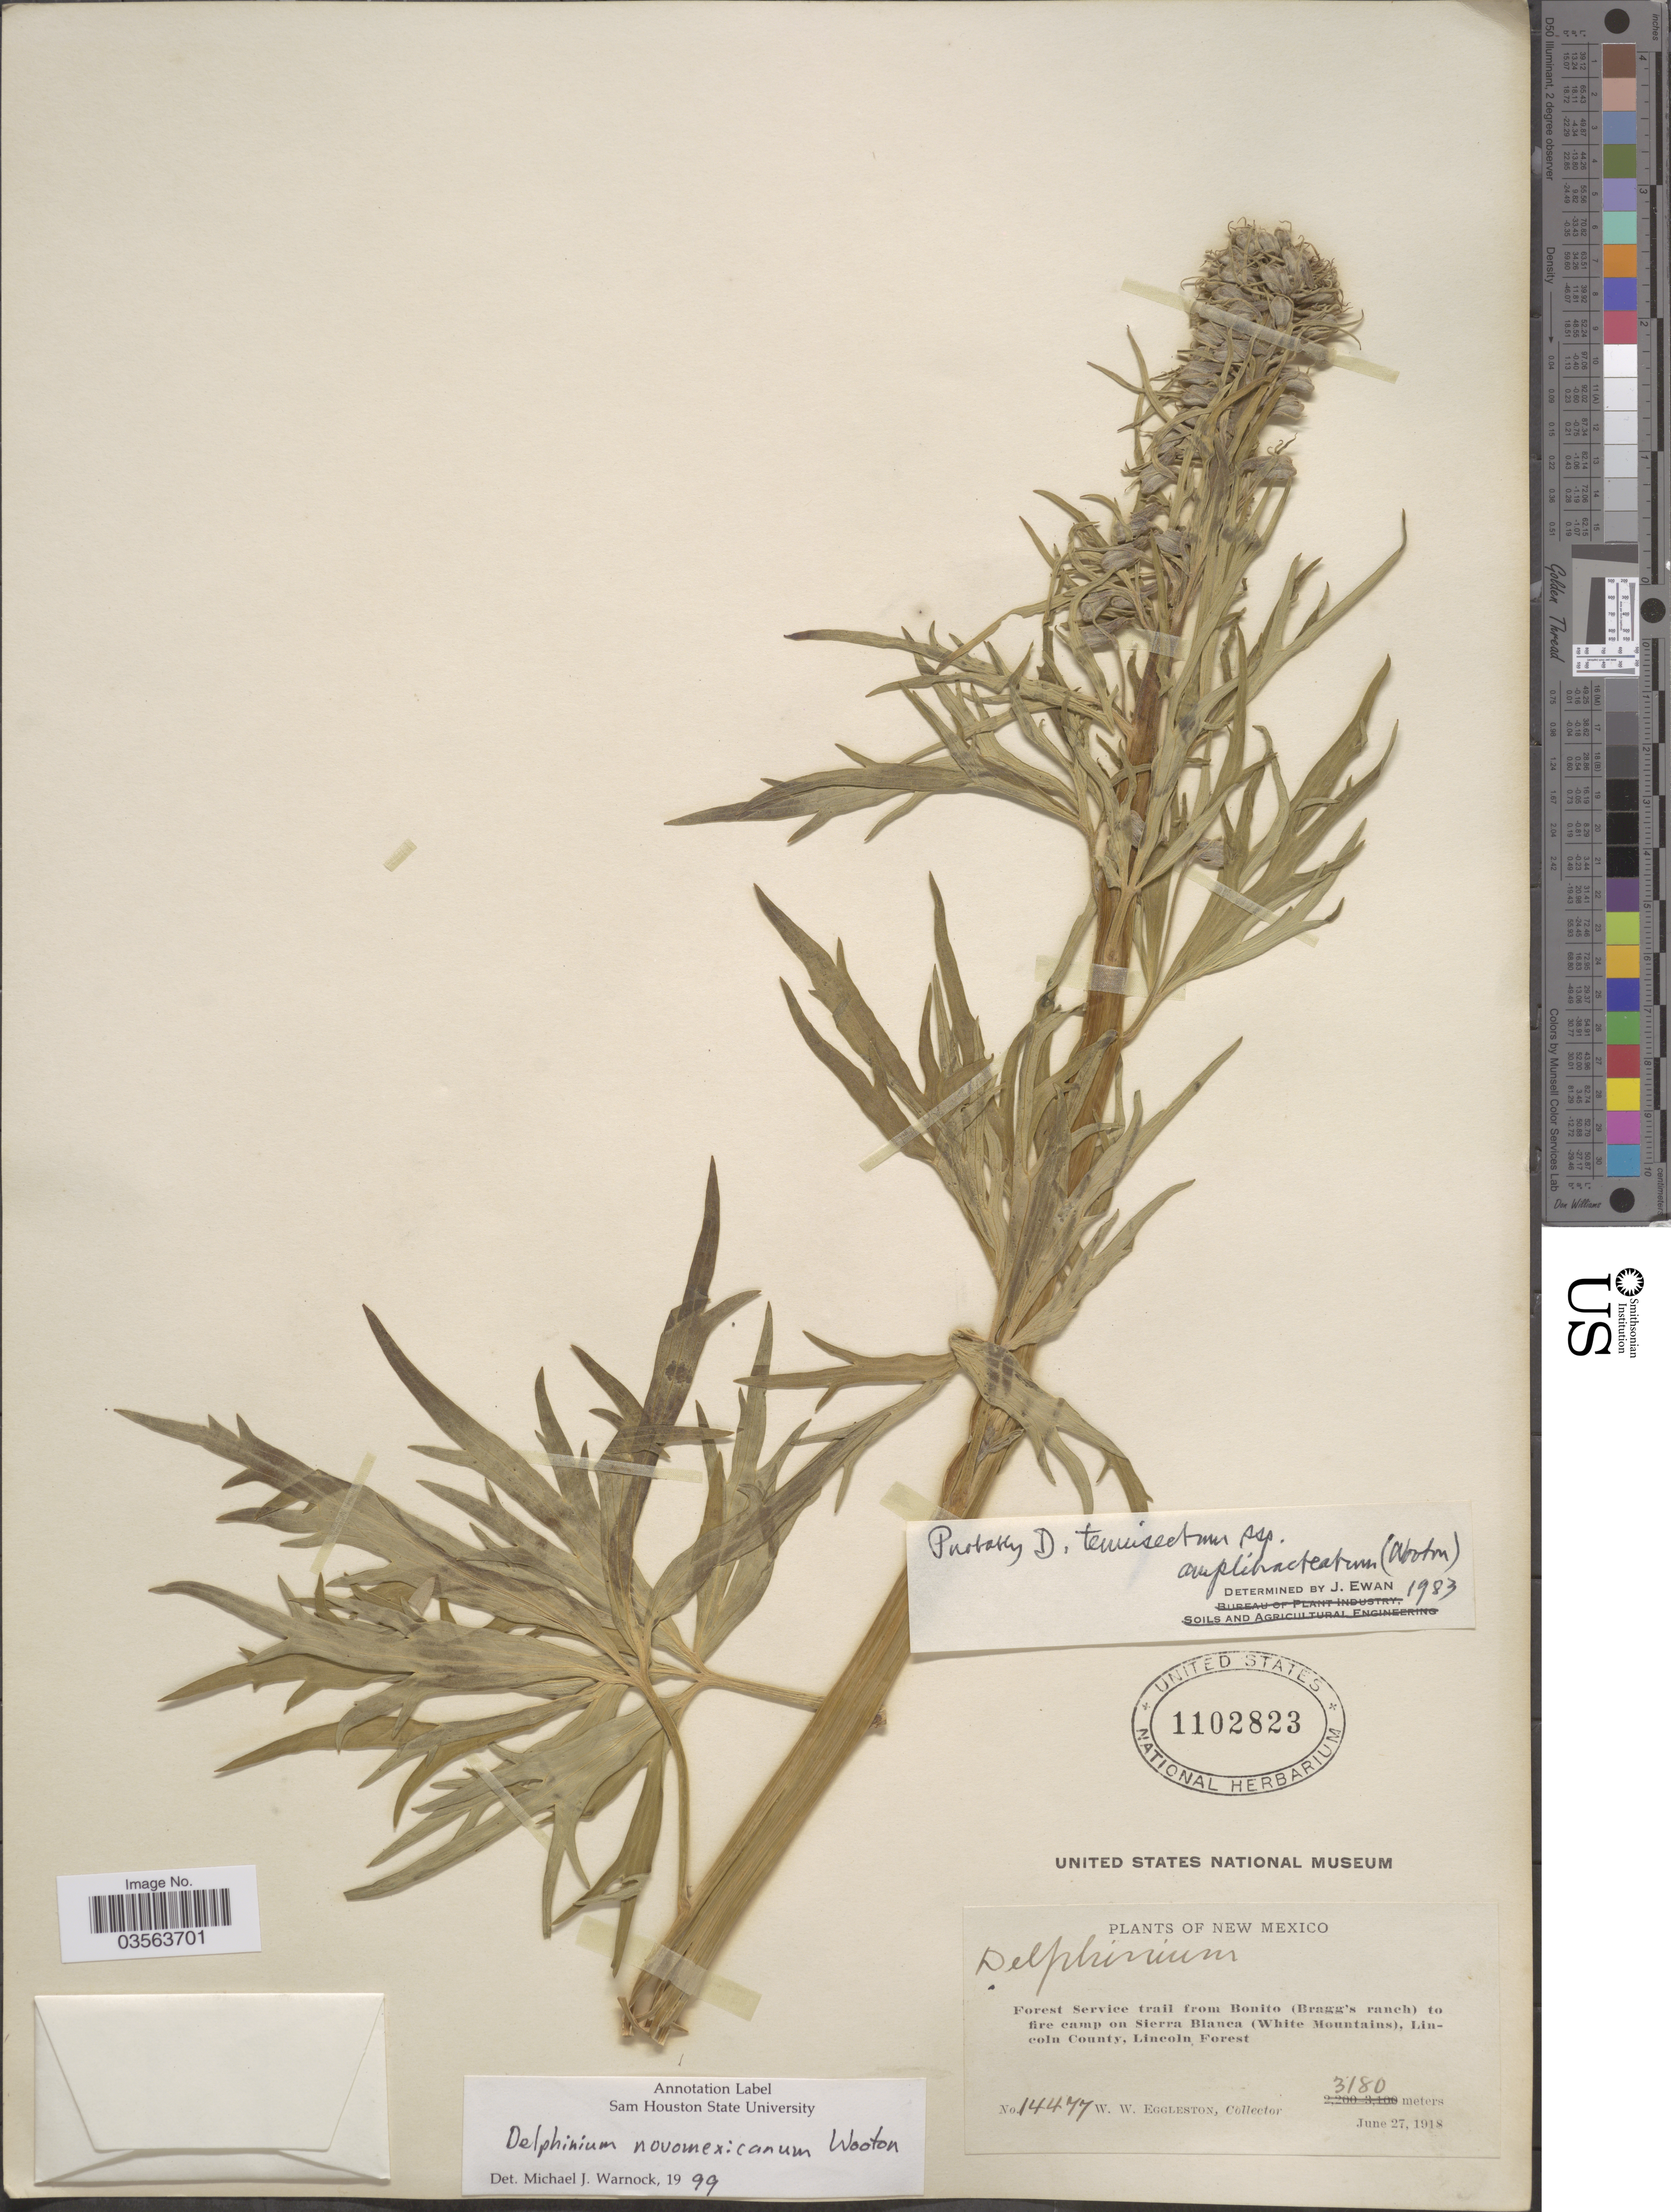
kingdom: Plantae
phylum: Tracheophyta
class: Magnoliopsida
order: Ranunculales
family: Ranunculaceae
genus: Delphinium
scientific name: Delphinium novomexicanum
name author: Wooton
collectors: W. W. Eggleston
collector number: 14477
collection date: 1918-06-27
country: United States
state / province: New Mexico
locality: Forest Service trail from Bonito (Bragg's ranch) to fire camp on Sierra Blanca (White Mountains), Lincoln County, Lincoln Forest.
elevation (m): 3180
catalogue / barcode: US 1102823